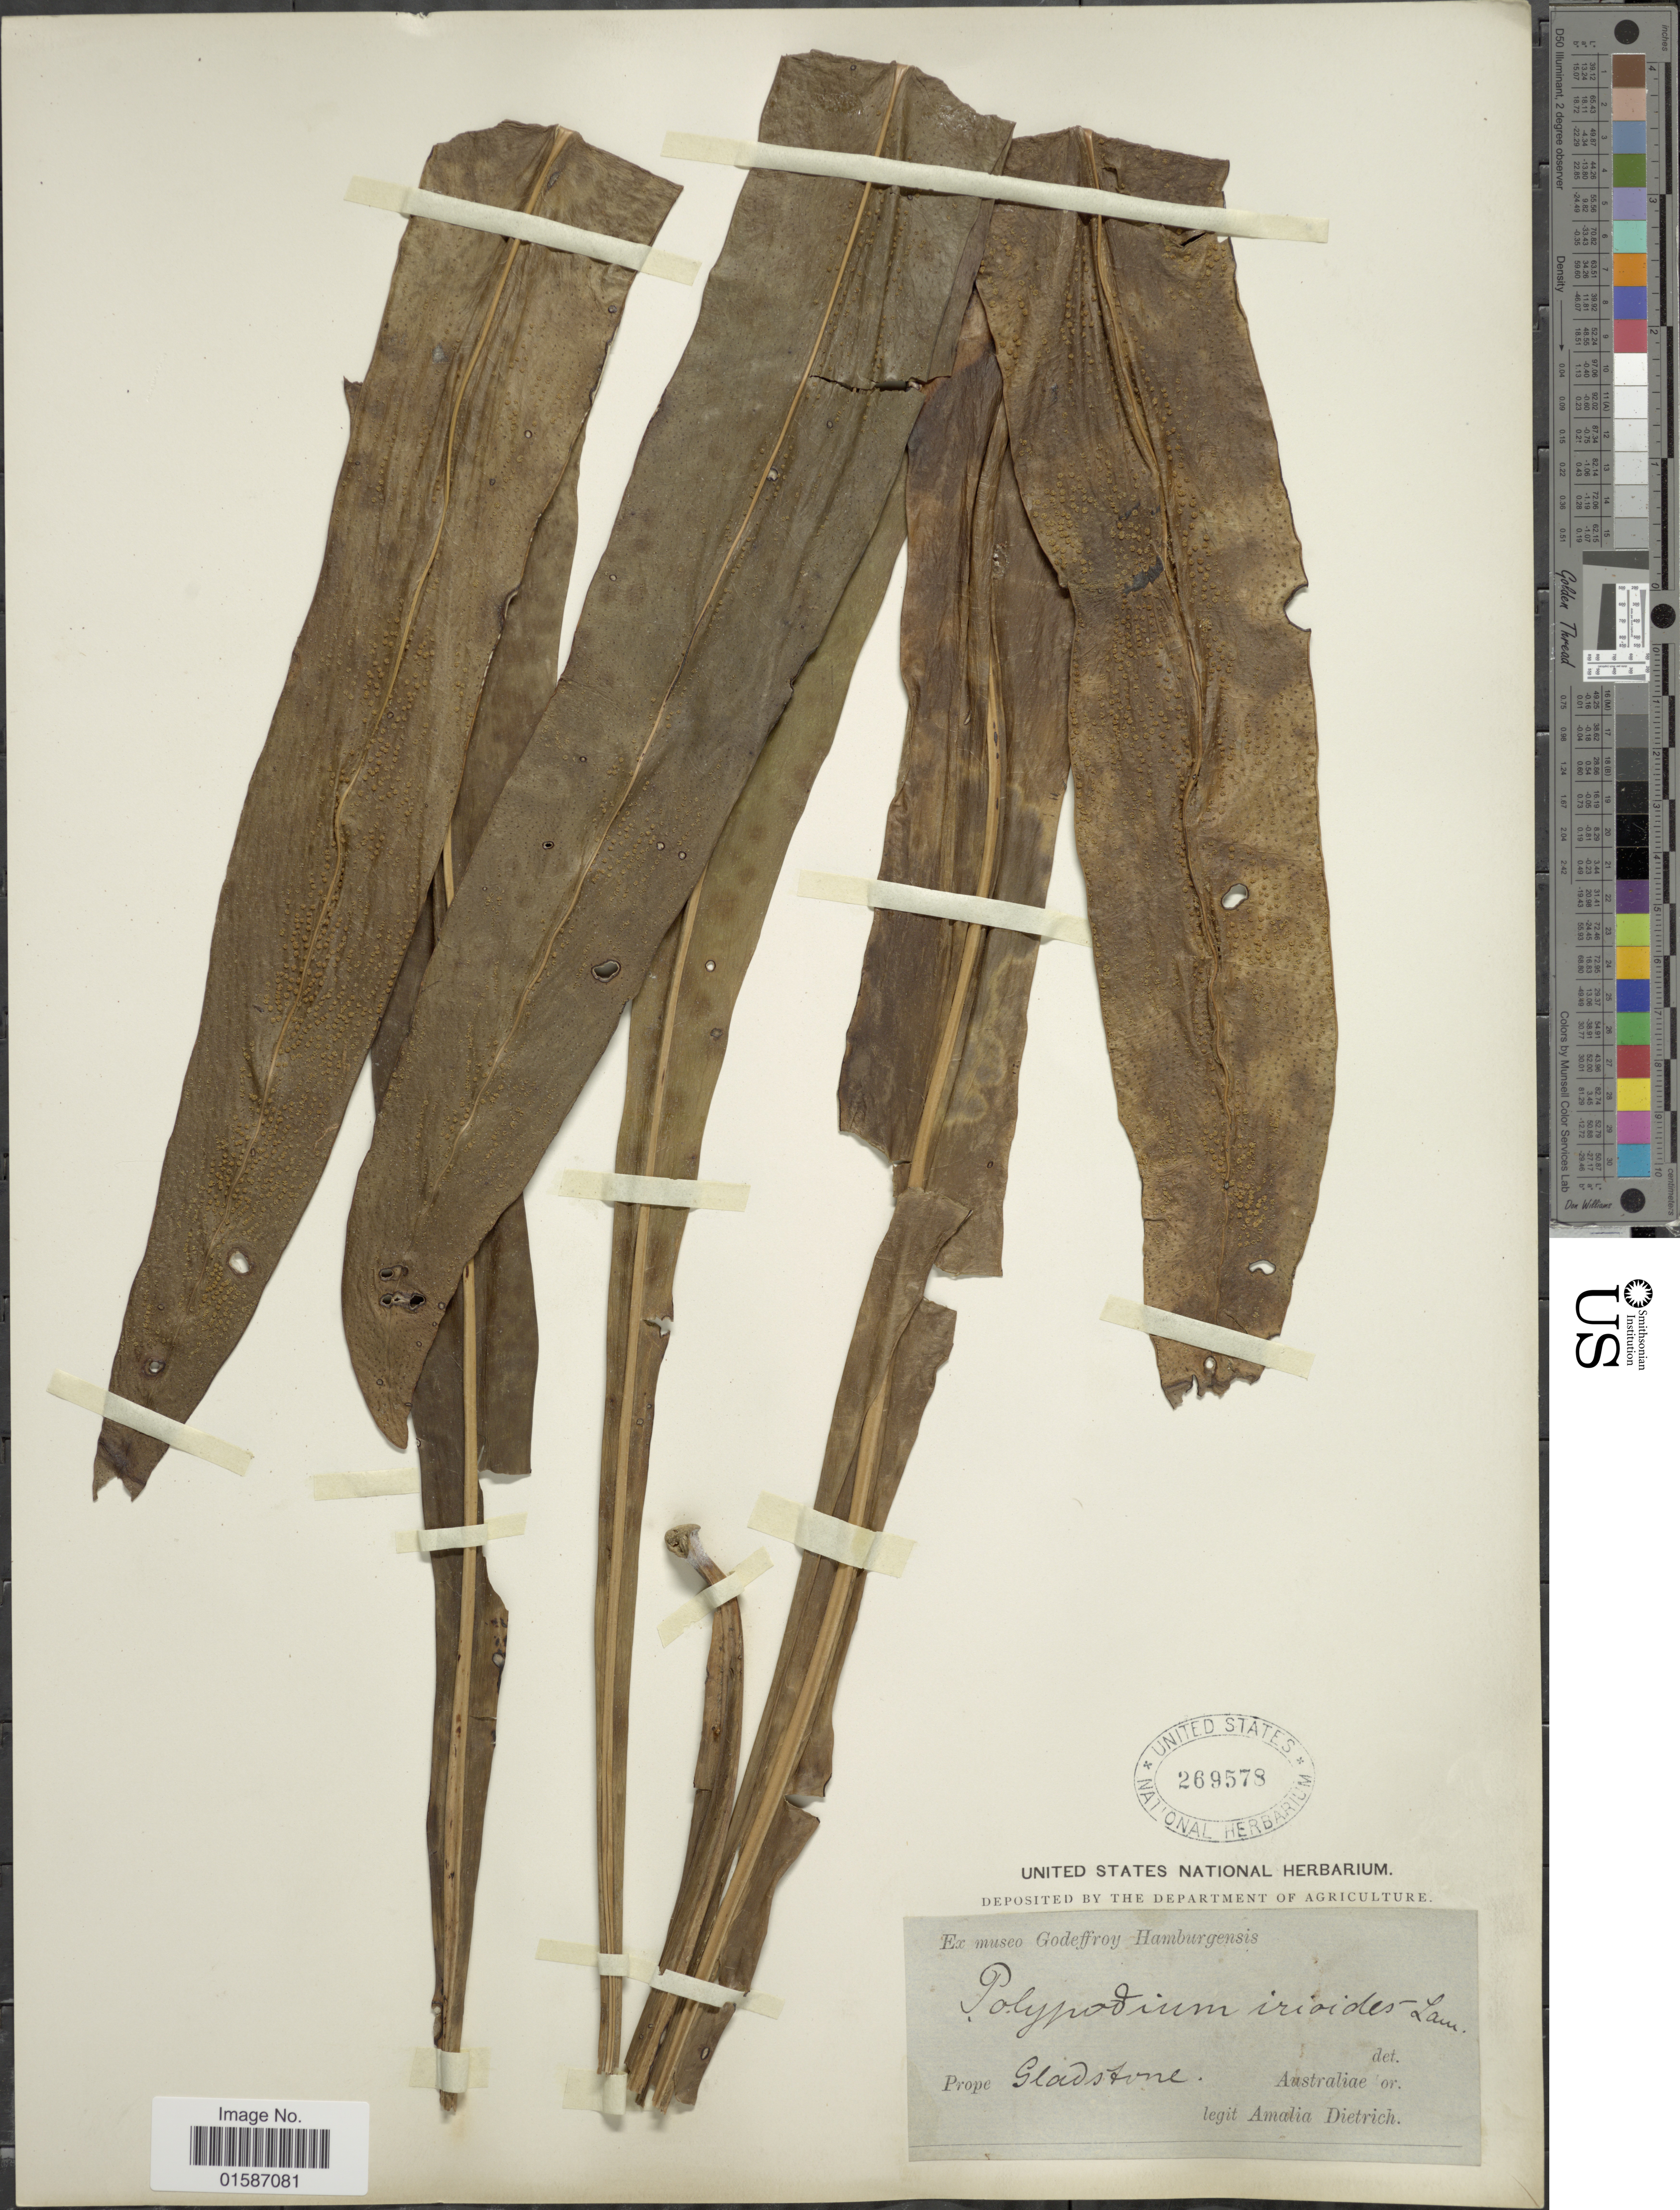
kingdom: Plantae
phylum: Tracheophyta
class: Polypodiopsida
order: Polypodiales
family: Polypodiaceae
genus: Microsorum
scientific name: Microsorum punctatum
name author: (L.) Copel.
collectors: A. Dietrich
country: Australia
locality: Prope Gladstone, Australiae or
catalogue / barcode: US 269578